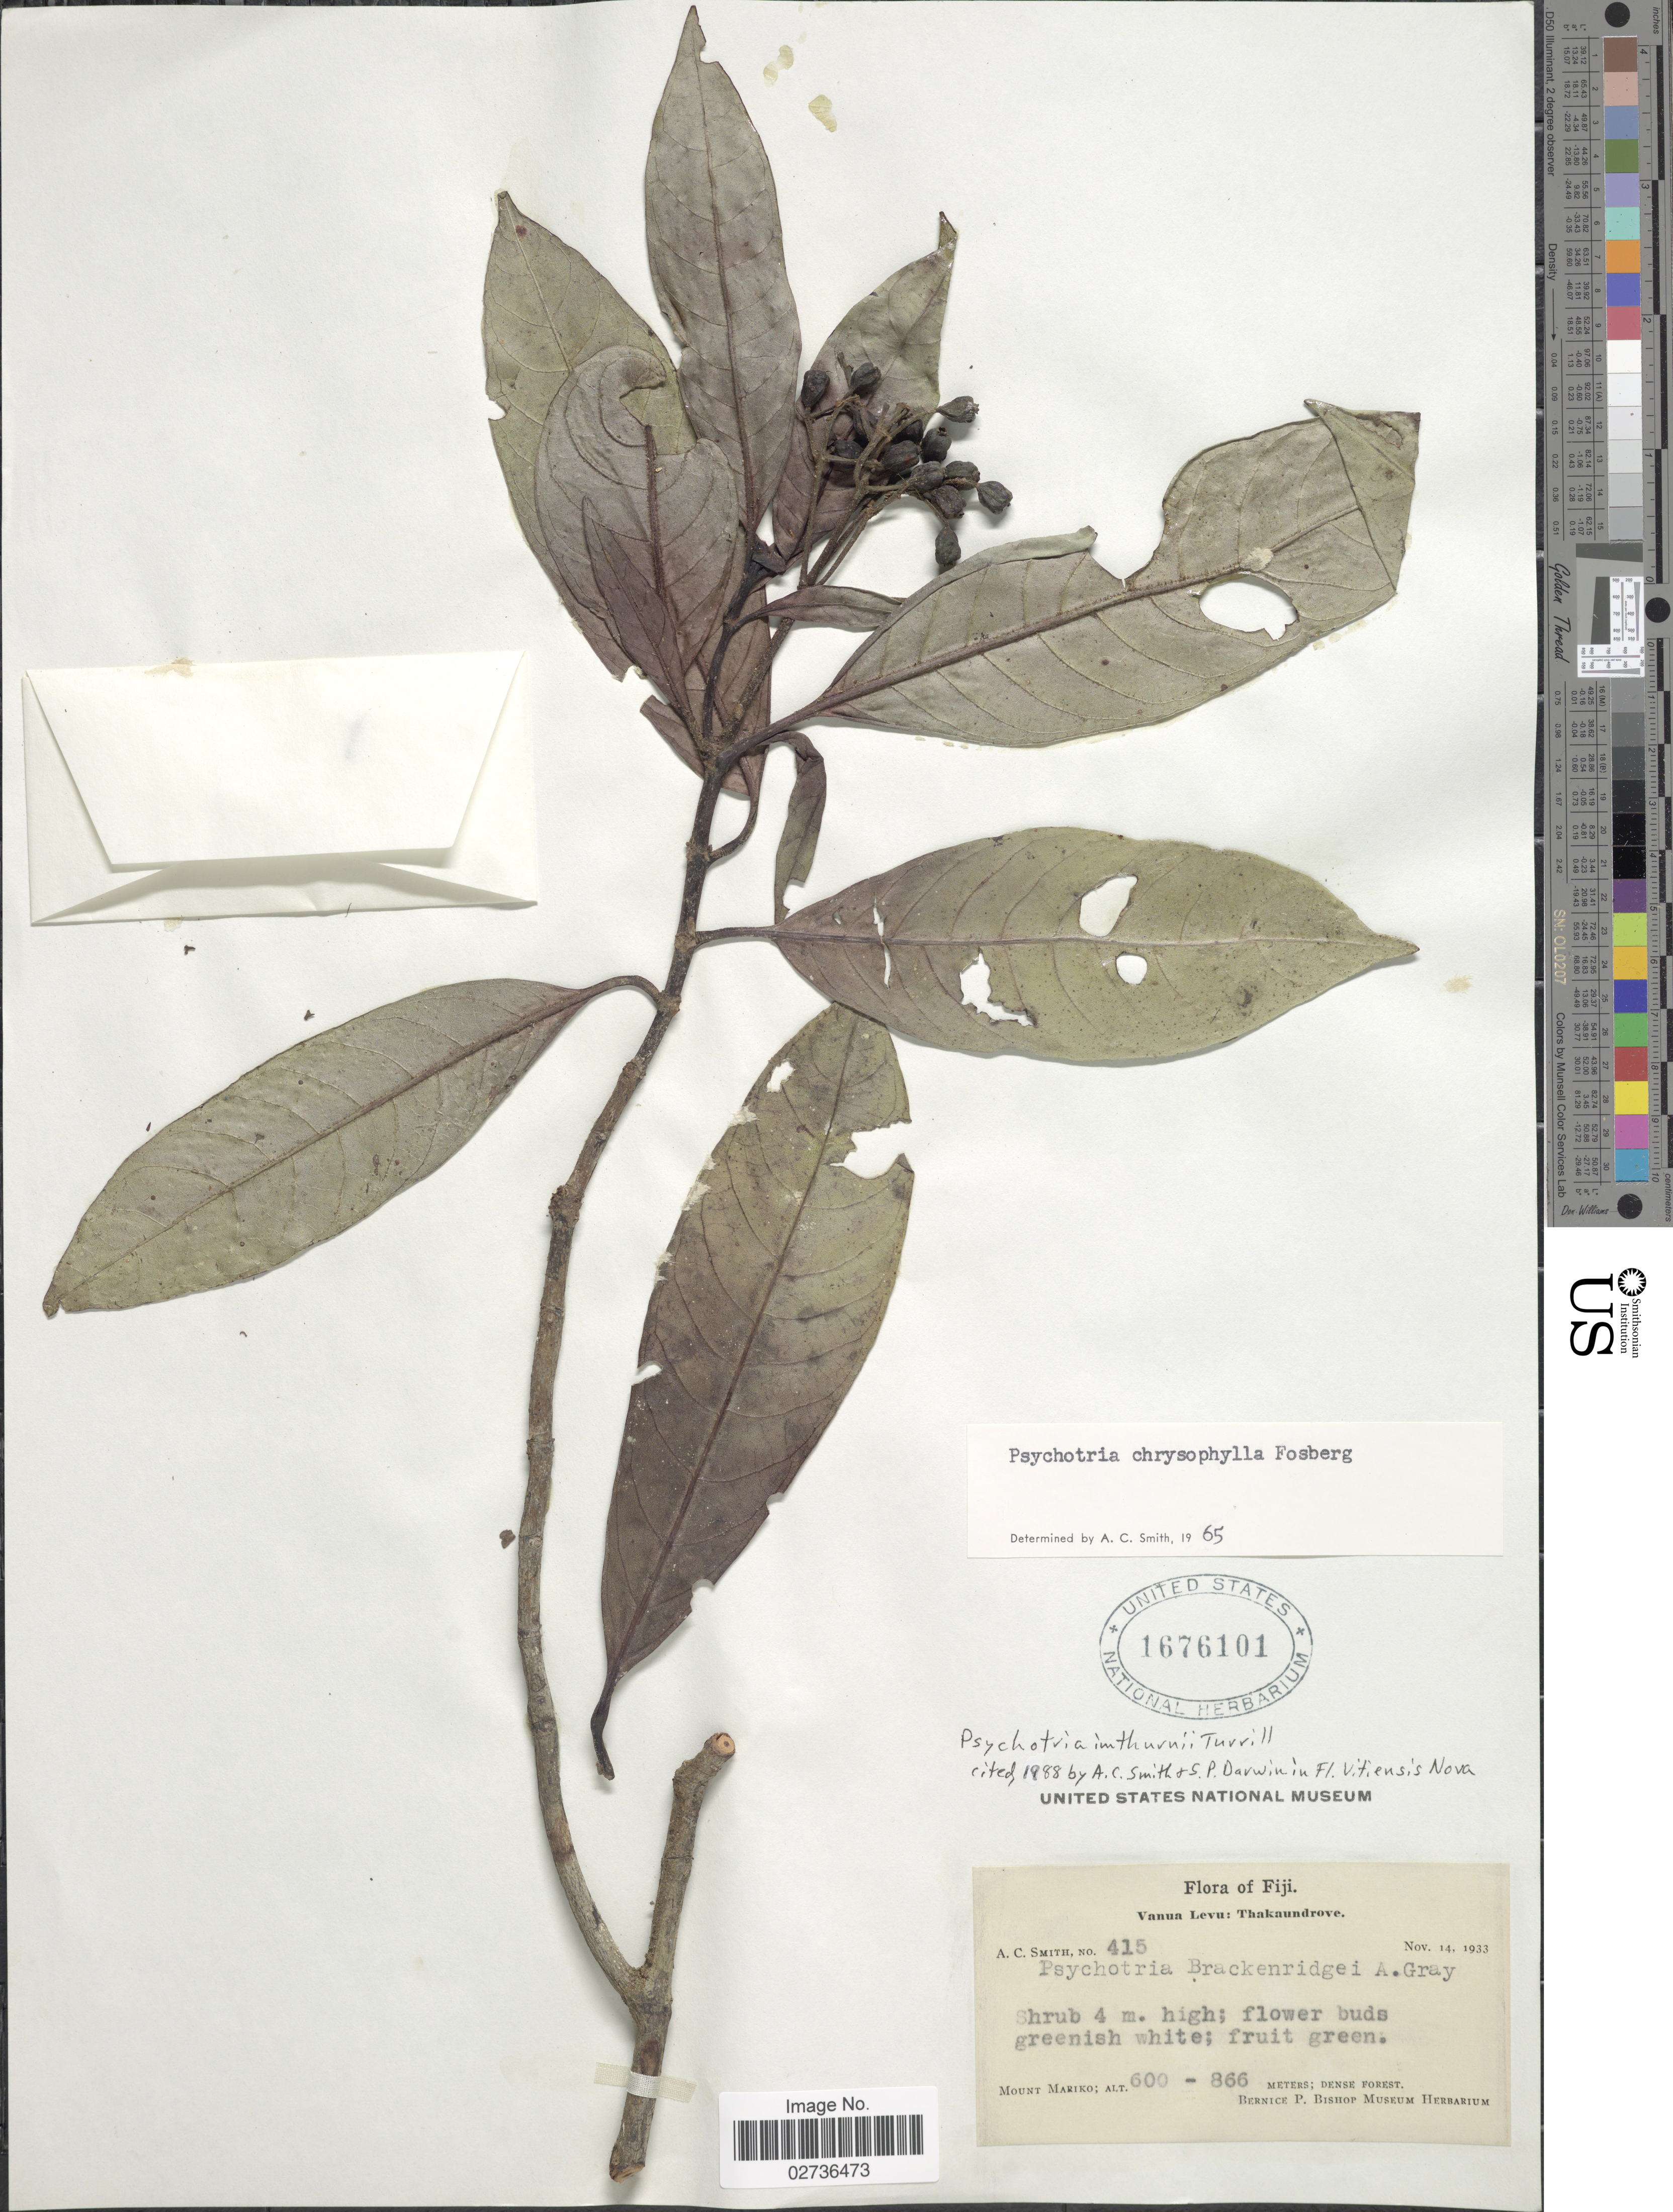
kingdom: Plantae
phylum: Tracheophyta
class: Magnoliopsida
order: Gentianales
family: Rubiaceae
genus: Psychotria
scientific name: Psychotria imthurnii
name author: Turrill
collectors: A. C. Smith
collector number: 415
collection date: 1933-11-14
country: Fiji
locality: Vanua Levu: Thakaundrove, Mount Mariko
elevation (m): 600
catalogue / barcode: US 1676101